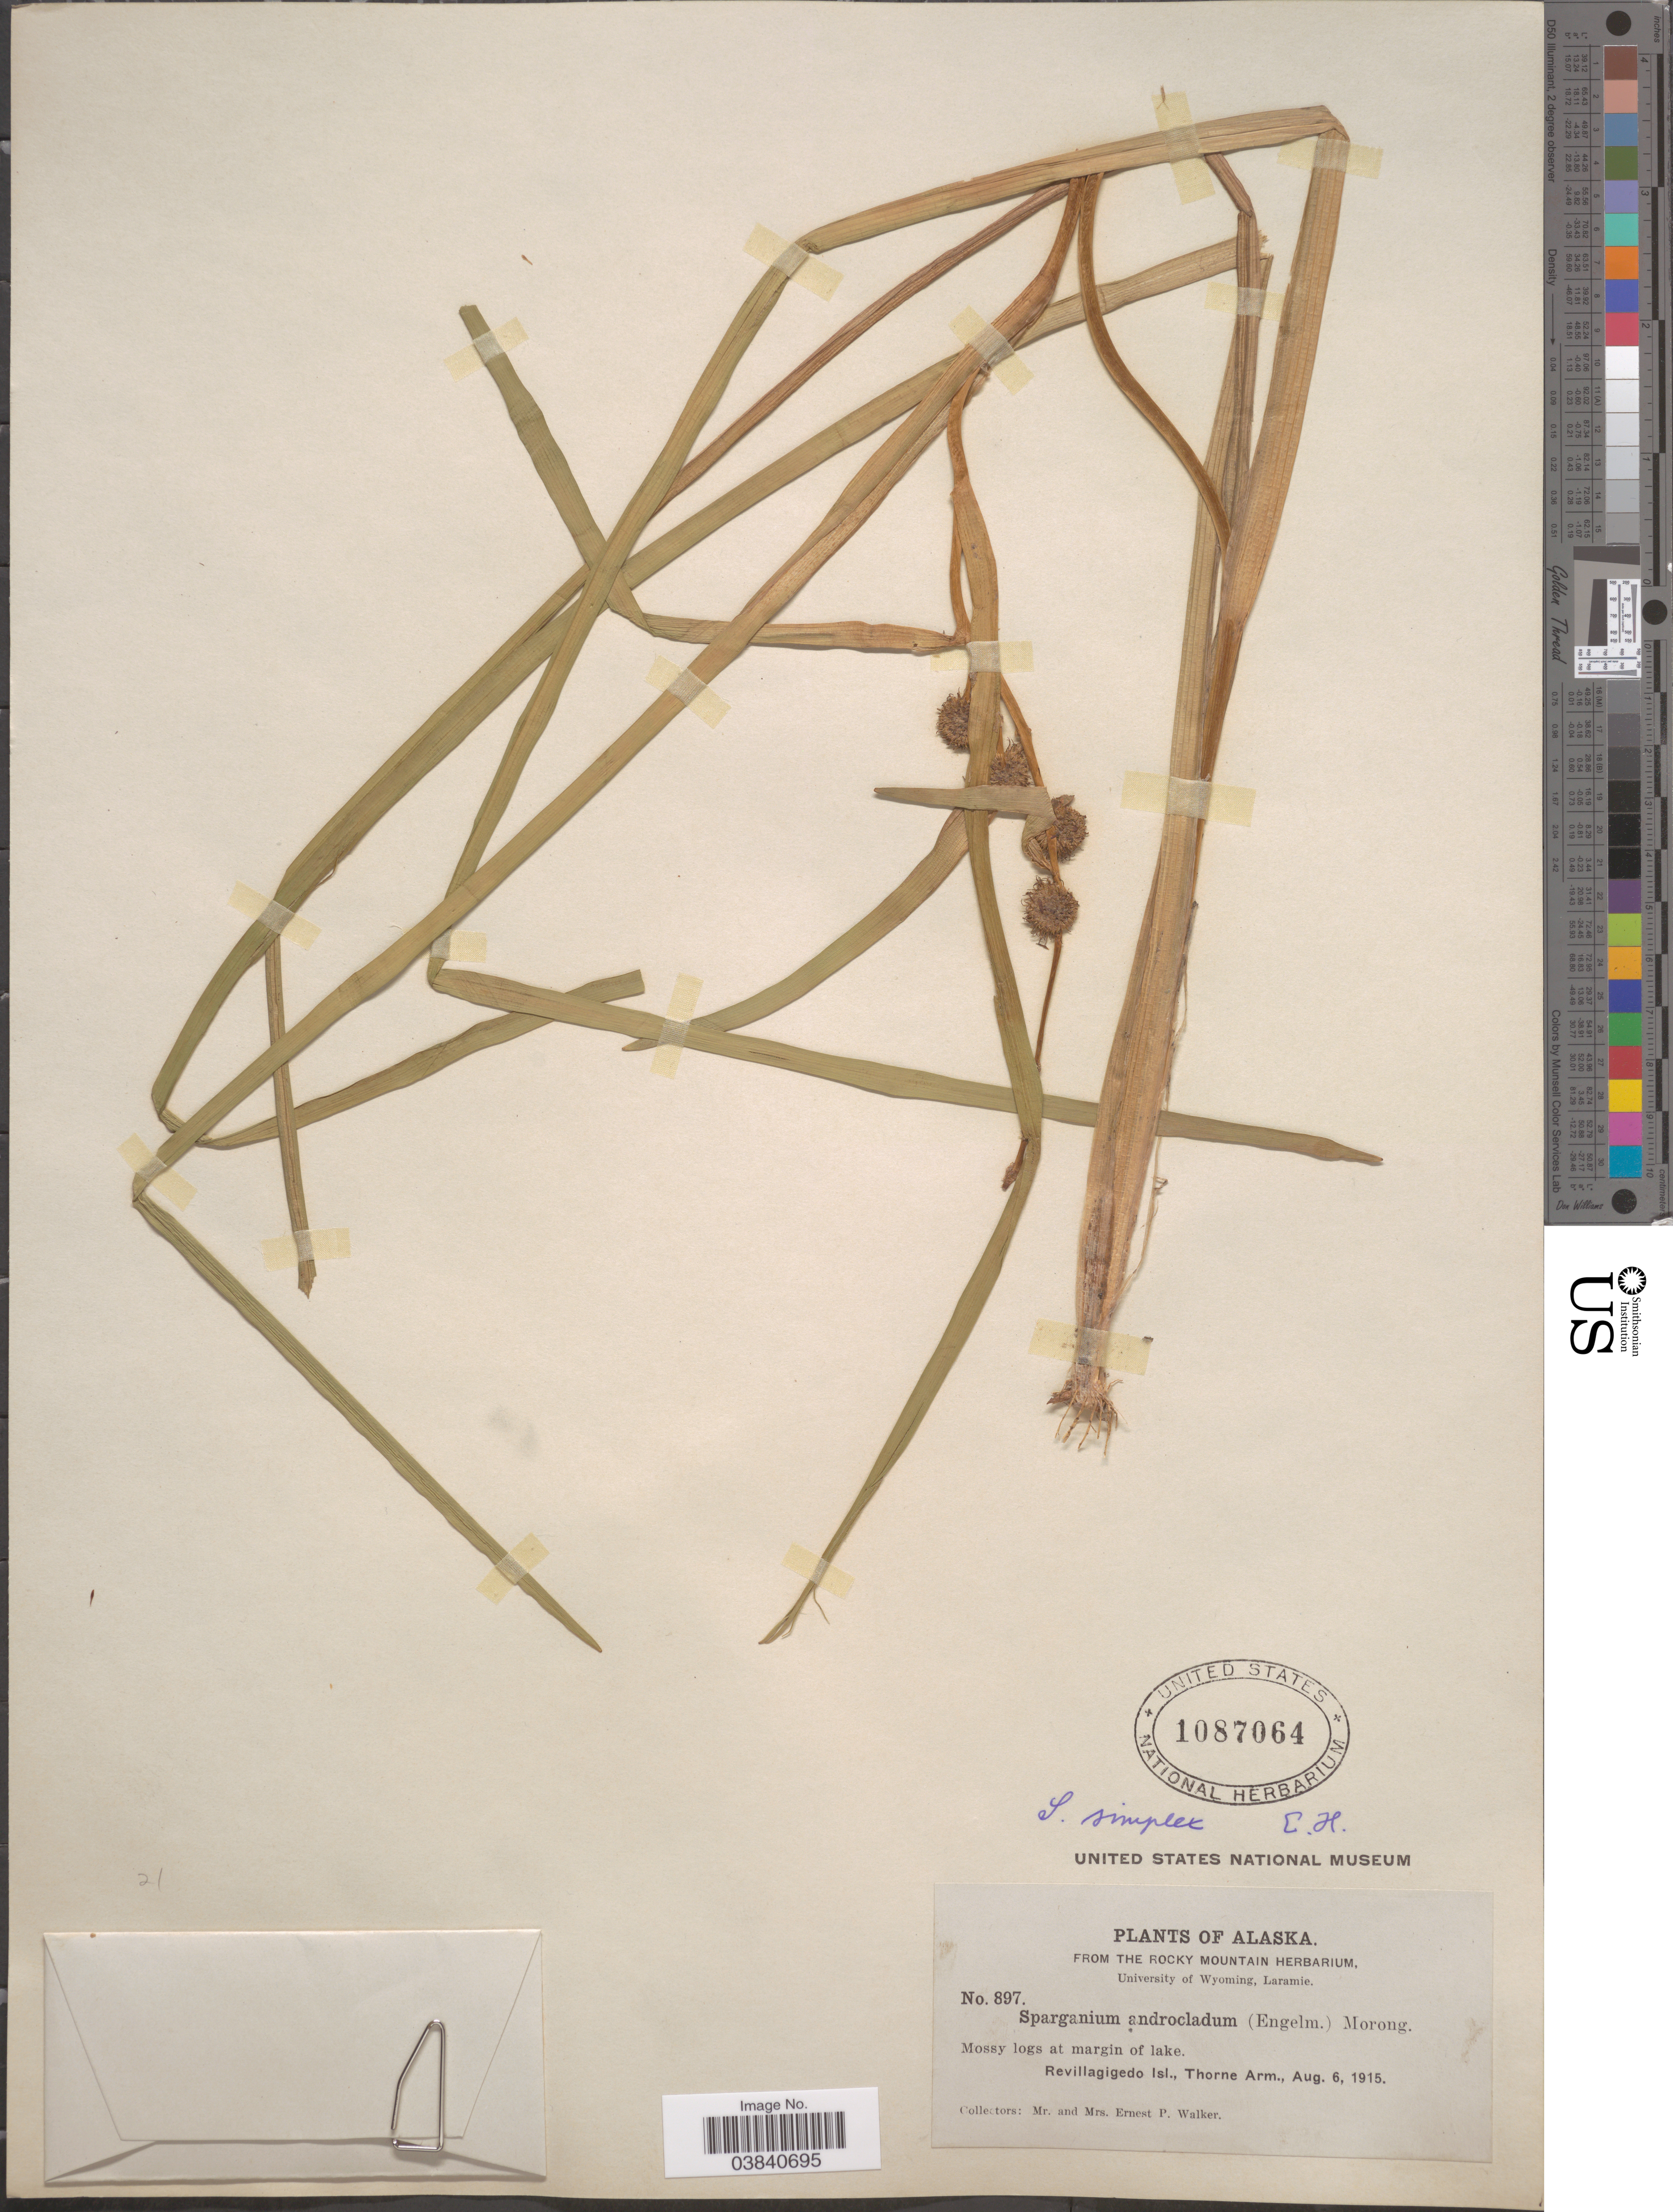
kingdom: Plantae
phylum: Tracheophyta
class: Liliopsida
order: Poales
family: Typhaceae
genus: Sparganium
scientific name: Sparganium simplex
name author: Huds.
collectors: E. P. Walker & E. Walker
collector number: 897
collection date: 1915-08-06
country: United States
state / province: Alaska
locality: Revillagigedo Isl., Thorne Arm.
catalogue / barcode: US 1087064